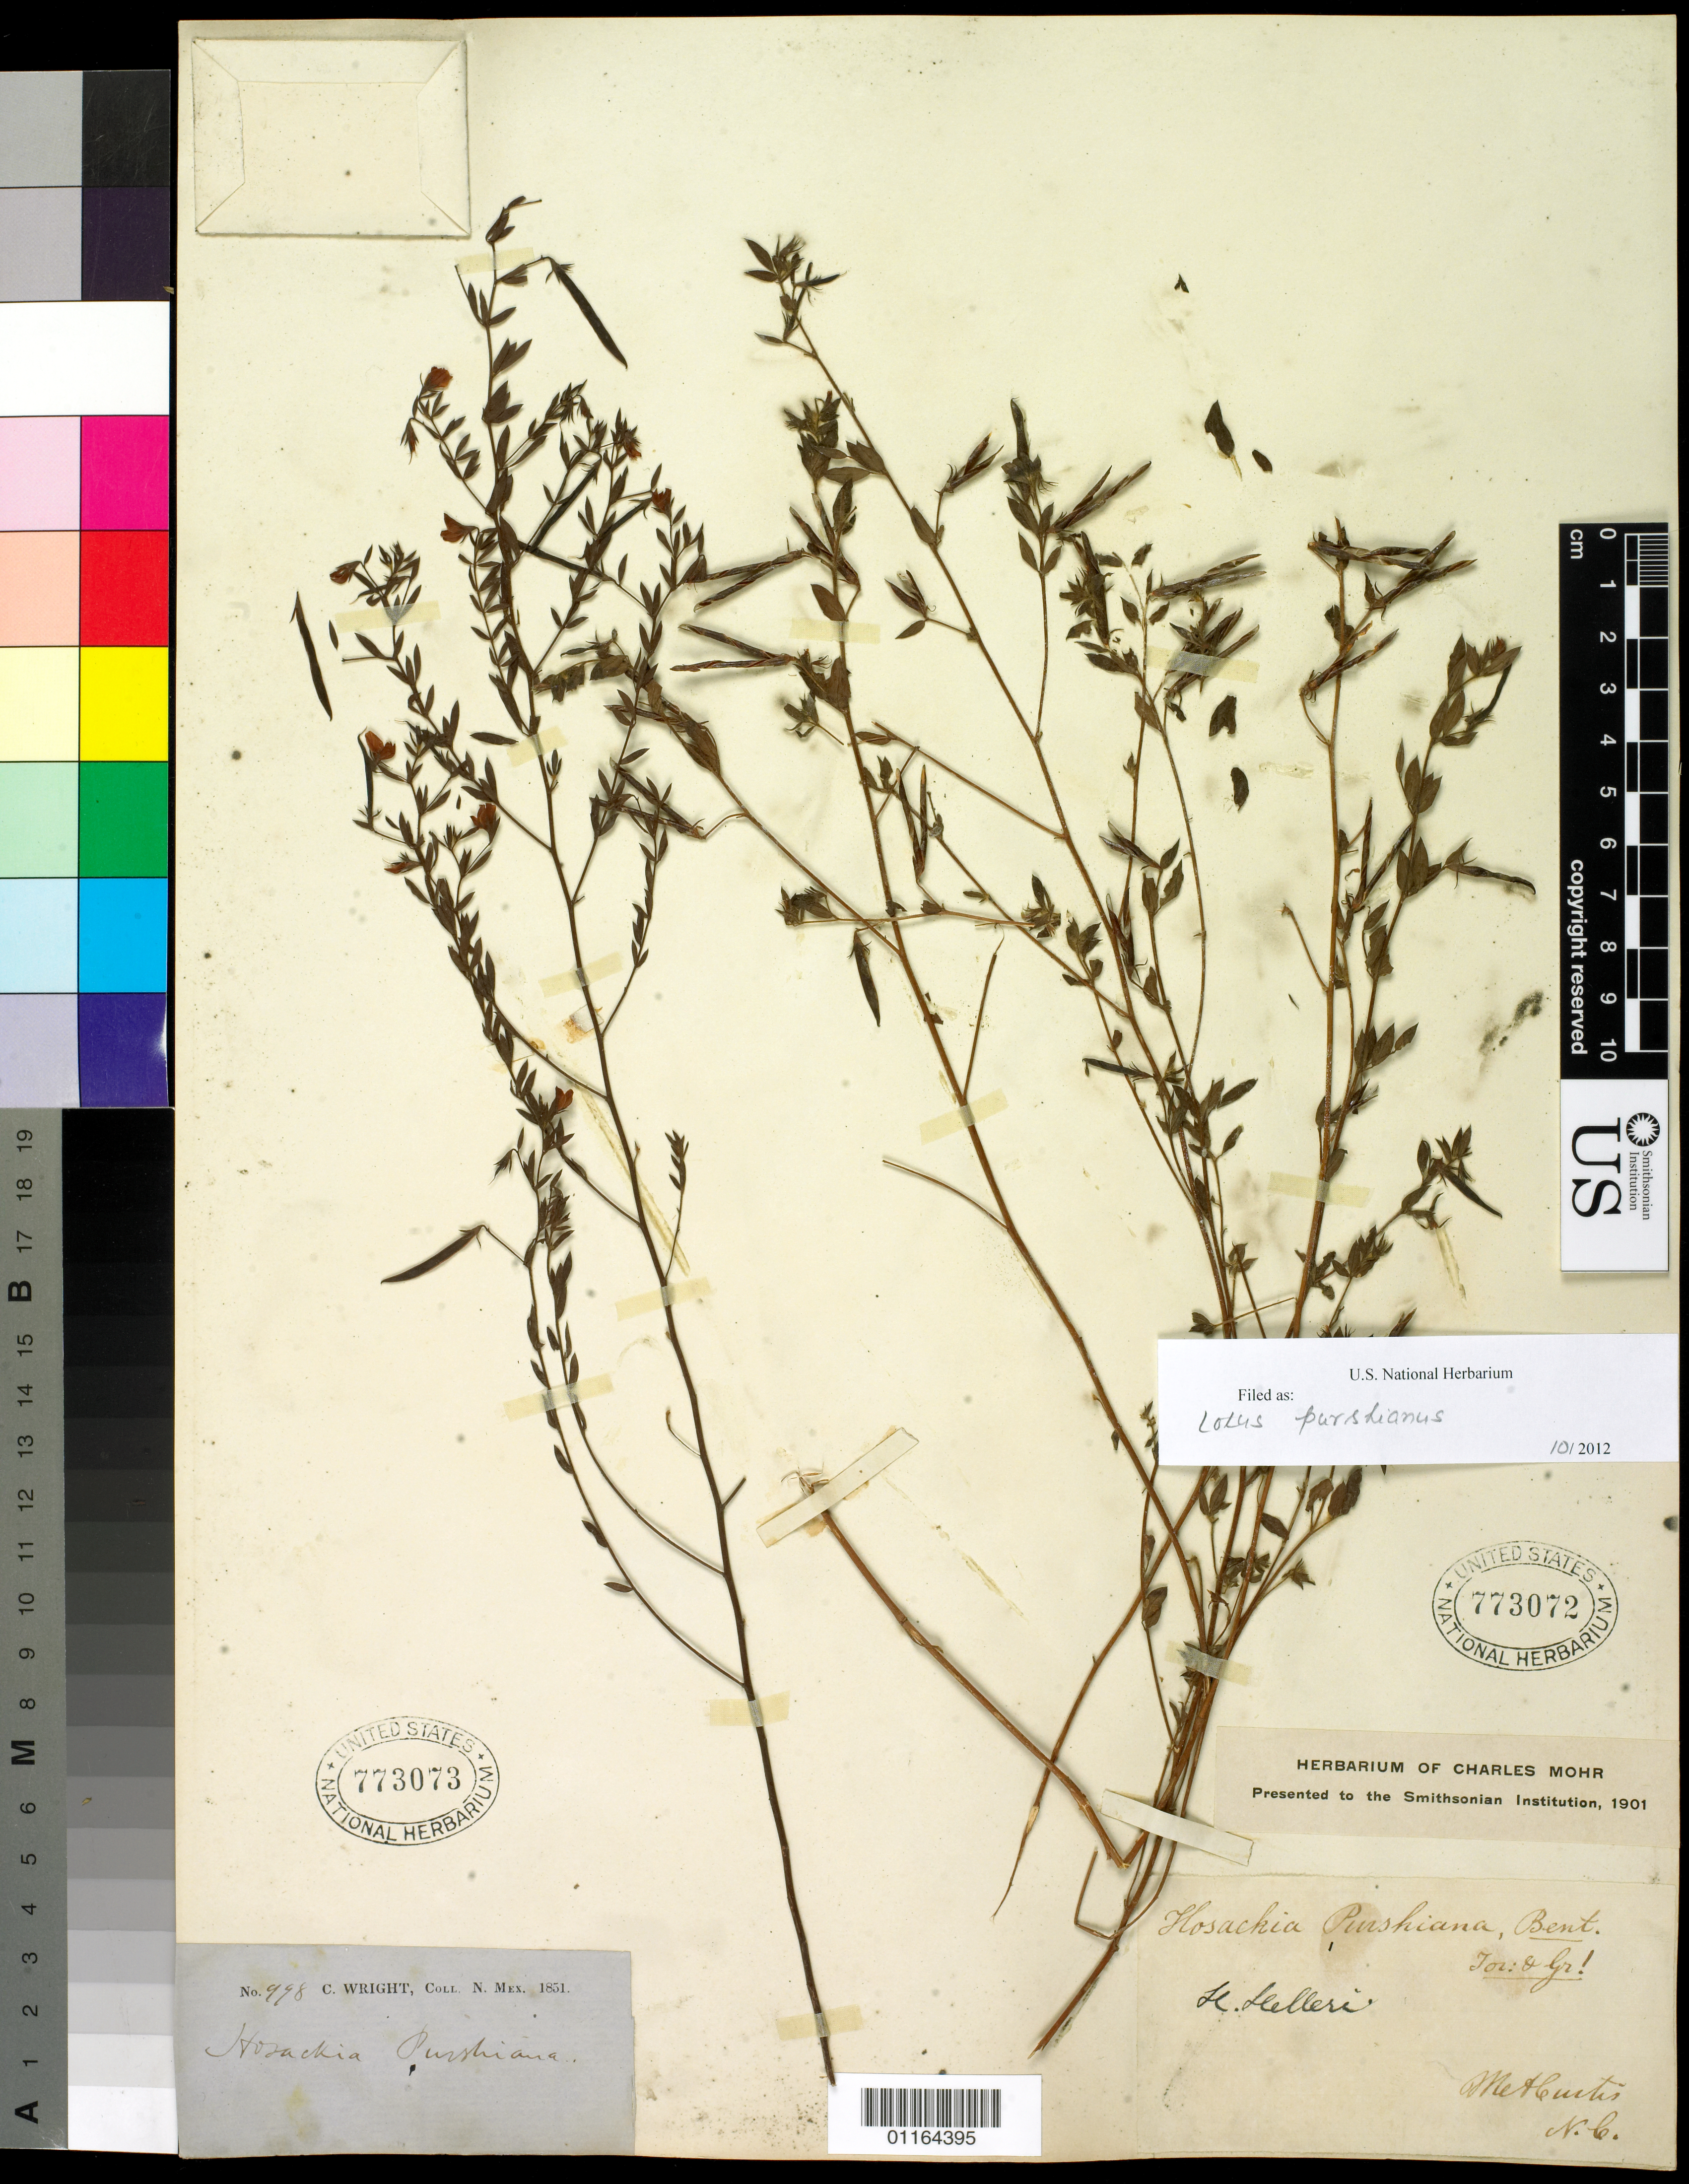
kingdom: Plantae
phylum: Tracheophyta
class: Magnoliopsida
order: Fabales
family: Fabaceae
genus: Acmispon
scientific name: Acmispon americanus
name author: (Nutt.) Rydb.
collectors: C. Wright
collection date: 1851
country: United States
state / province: New Mexico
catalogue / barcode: US 773073